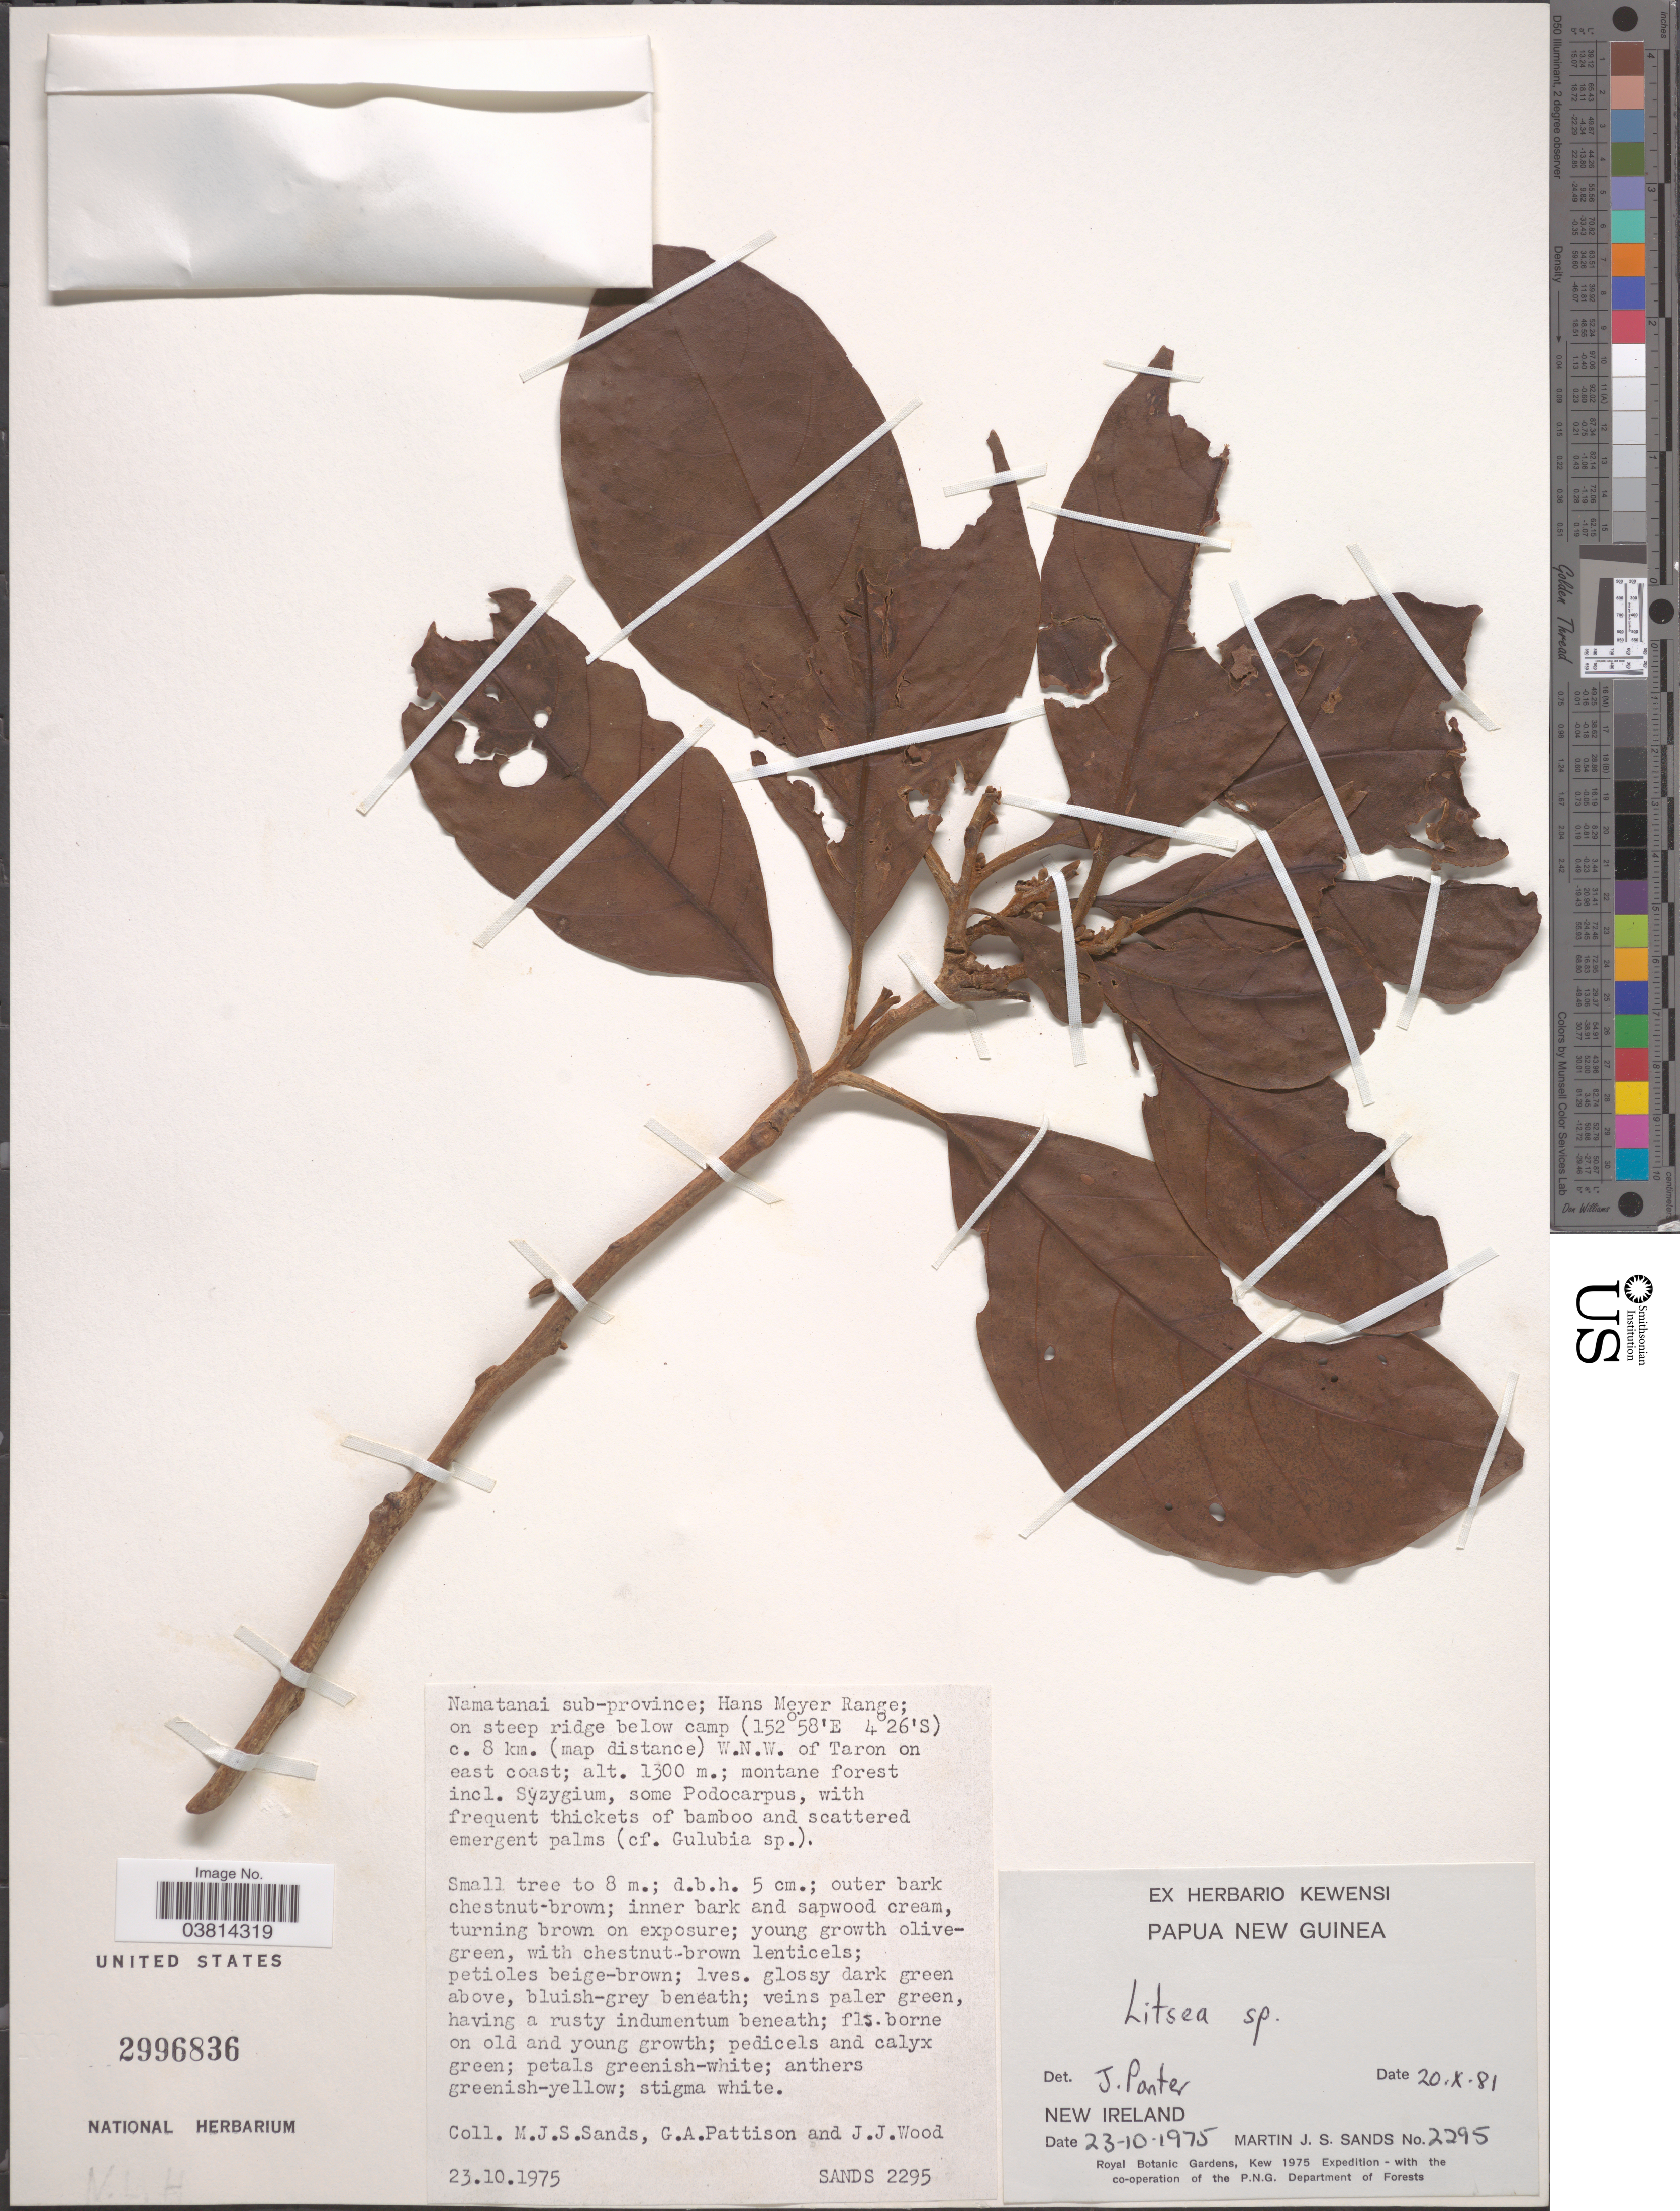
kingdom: Plantae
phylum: Tracheophyta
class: Magnoliopsida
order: Laurales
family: Lauraceae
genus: Litsea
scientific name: Litsea sp.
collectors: M. Sands, G. Pattison & J. Wood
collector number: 2295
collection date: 1975-10-23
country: Papua New Guinea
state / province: New Ireland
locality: Namatanai sub-province; Hans Meyer Range; on steep ridge below camp c. 8 km. (map distance) W.N.W. of Taron on east coast.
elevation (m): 1300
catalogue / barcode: US 2996836